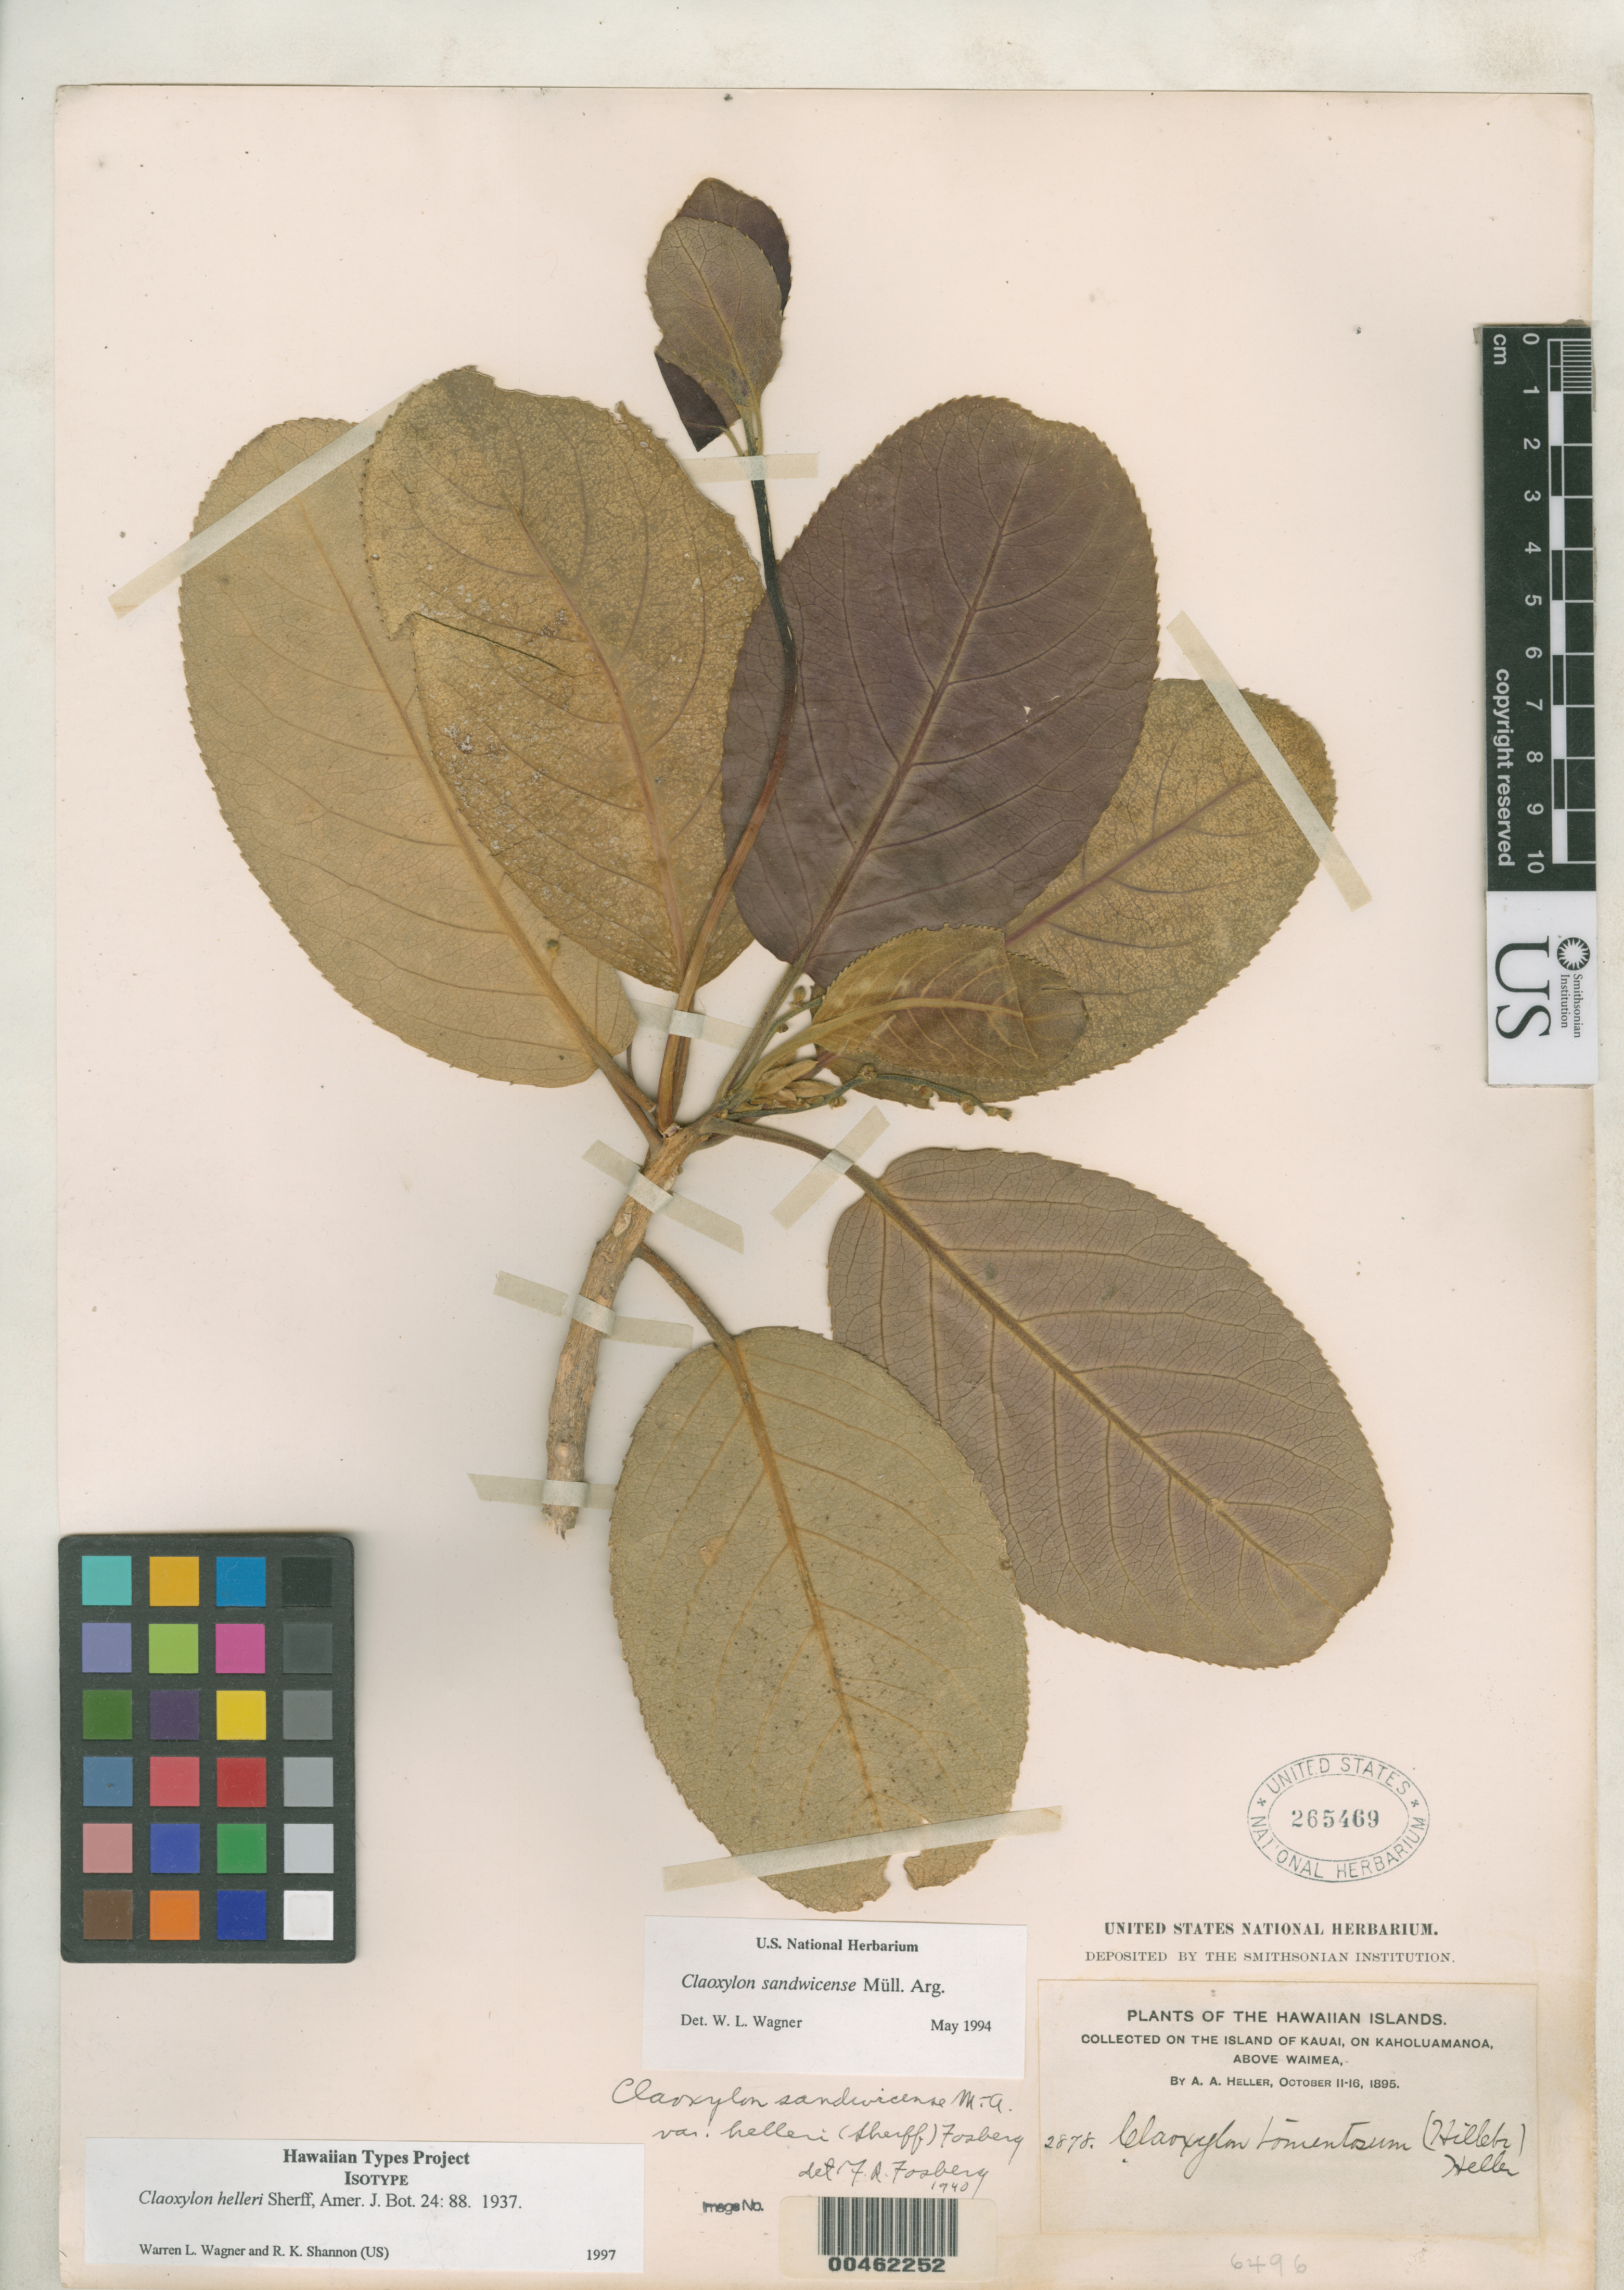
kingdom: Plantae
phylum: Tracheophyta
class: Magnoliopsida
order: Malpighiales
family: Euphorbiaceae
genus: Claoxylon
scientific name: Claoxylon helleri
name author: Sherff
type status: Isotype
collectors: A. A. Heller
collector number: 2878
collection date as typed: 11 Oct 1895 to 16 Oct 1895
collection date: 1895-10-11/1895-10-16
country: United States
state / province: Hawaii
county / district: Kauai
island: Kaua'i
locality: On Kaholuamanoa, above Waimea.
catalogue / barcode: US 265469